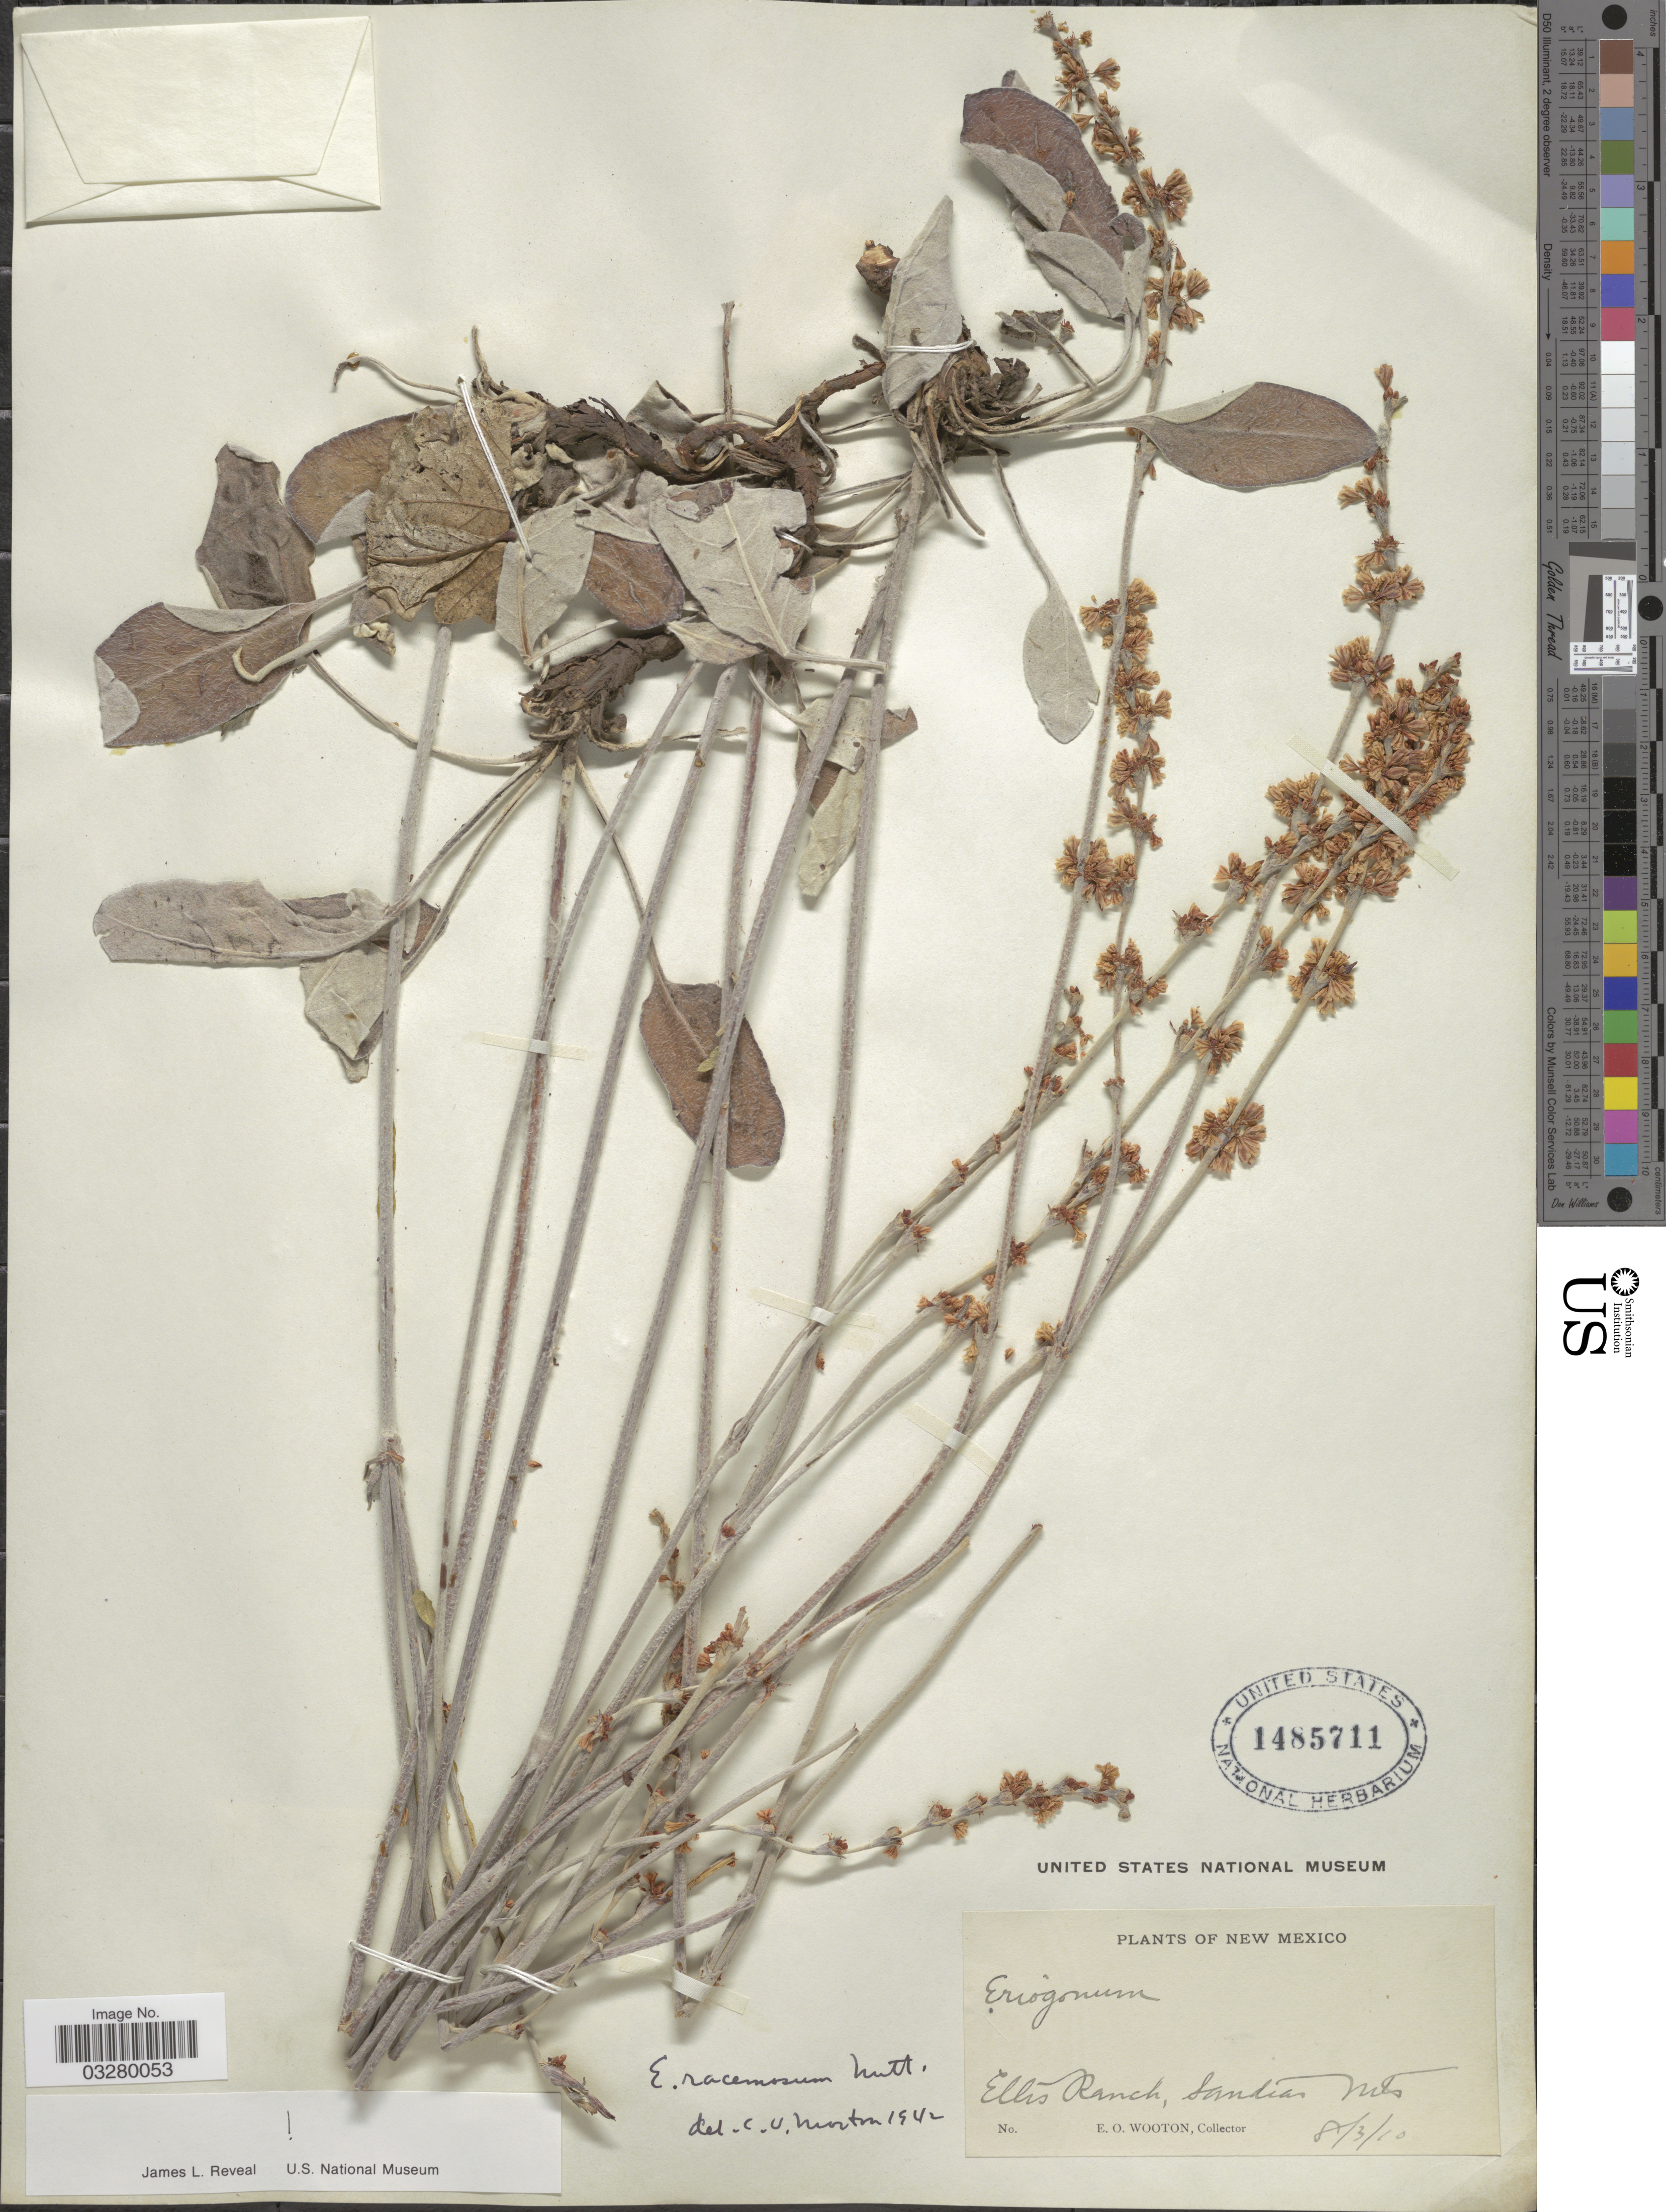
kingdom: Plantae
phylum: Tracheophyta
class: Magnoliopsida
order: Caryophyllales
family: Polygonaceae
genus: Eriogonum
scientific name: Eriogonum racemosum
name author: Nutt.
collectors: E. O. Wooton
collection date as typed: Transcribed d/m/y: 3/8/10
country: United States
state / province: New Mexico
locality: Ellis Ranch, Sandia Mts.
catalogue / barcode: US 1485711